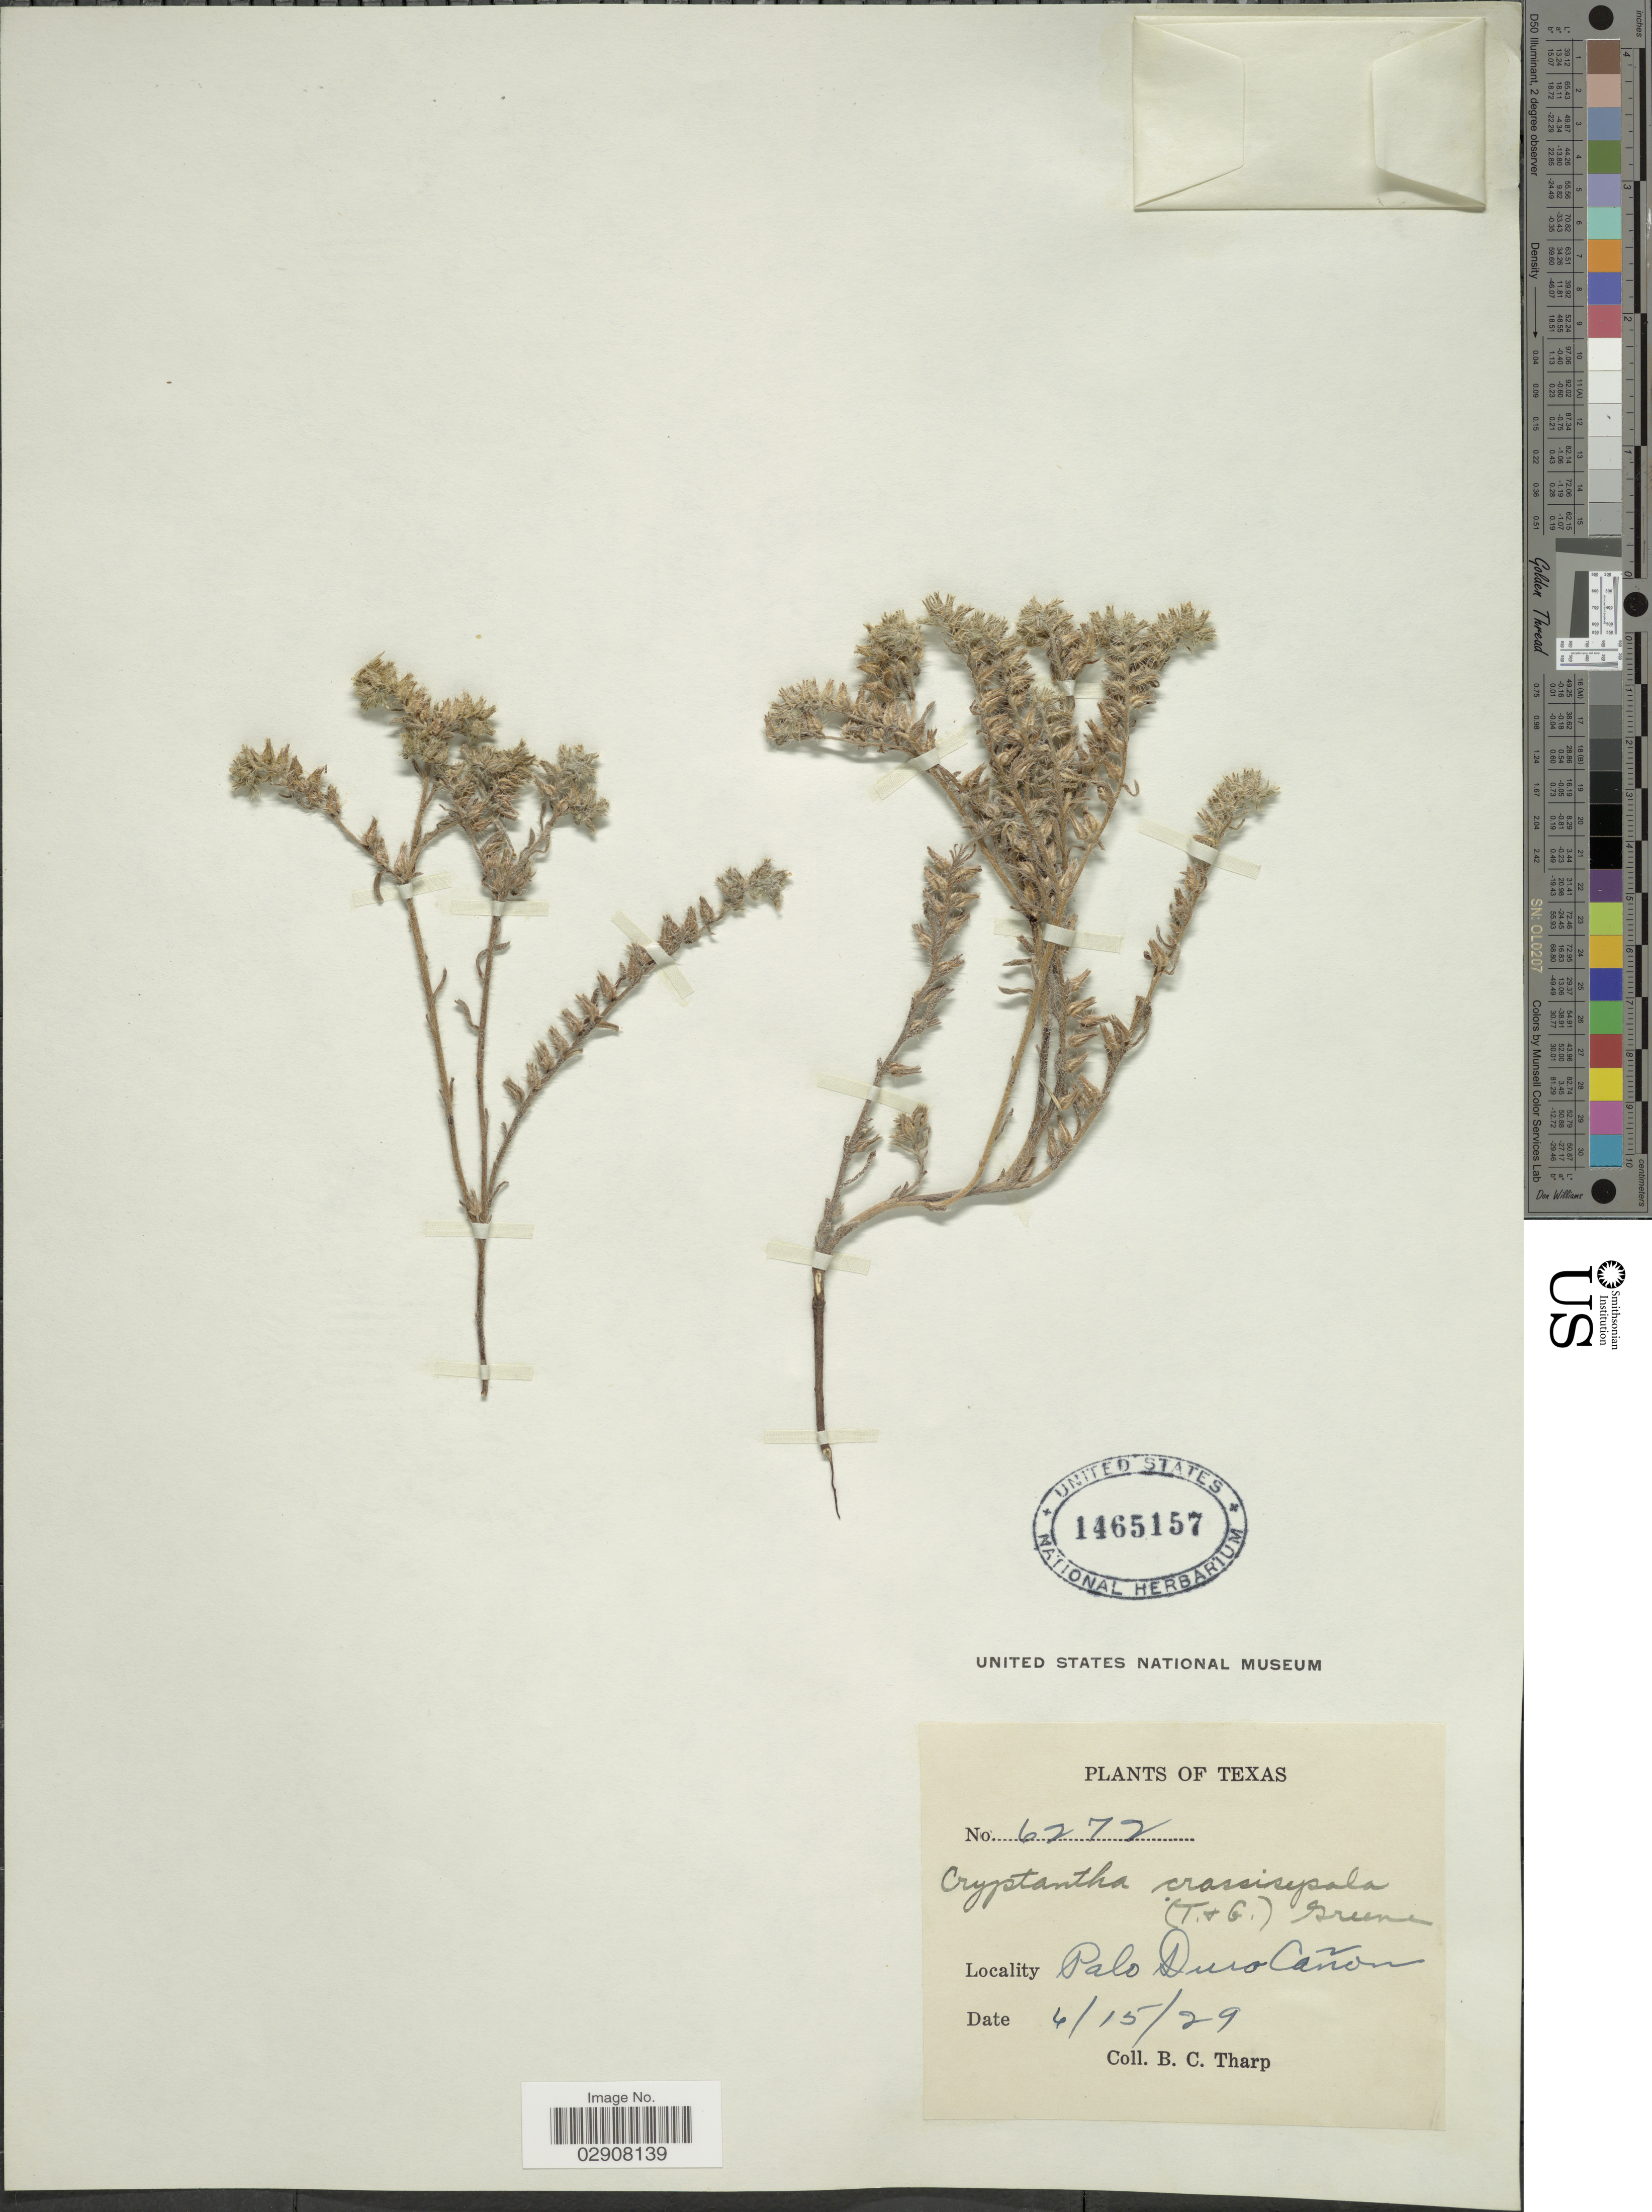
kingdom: Plantae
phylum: Tracheophyta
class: Magnoliopsida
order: Boraginales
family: Boraginaceae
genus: Cryptantha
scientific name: Cryptantha minima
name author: Rydb.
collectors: B. C. Tharp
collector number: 6272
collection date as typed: Transcribed d/m/y: 15/4/29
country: United States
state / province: Texas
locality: Palo Duro Cañon.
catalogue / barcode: US 1465157